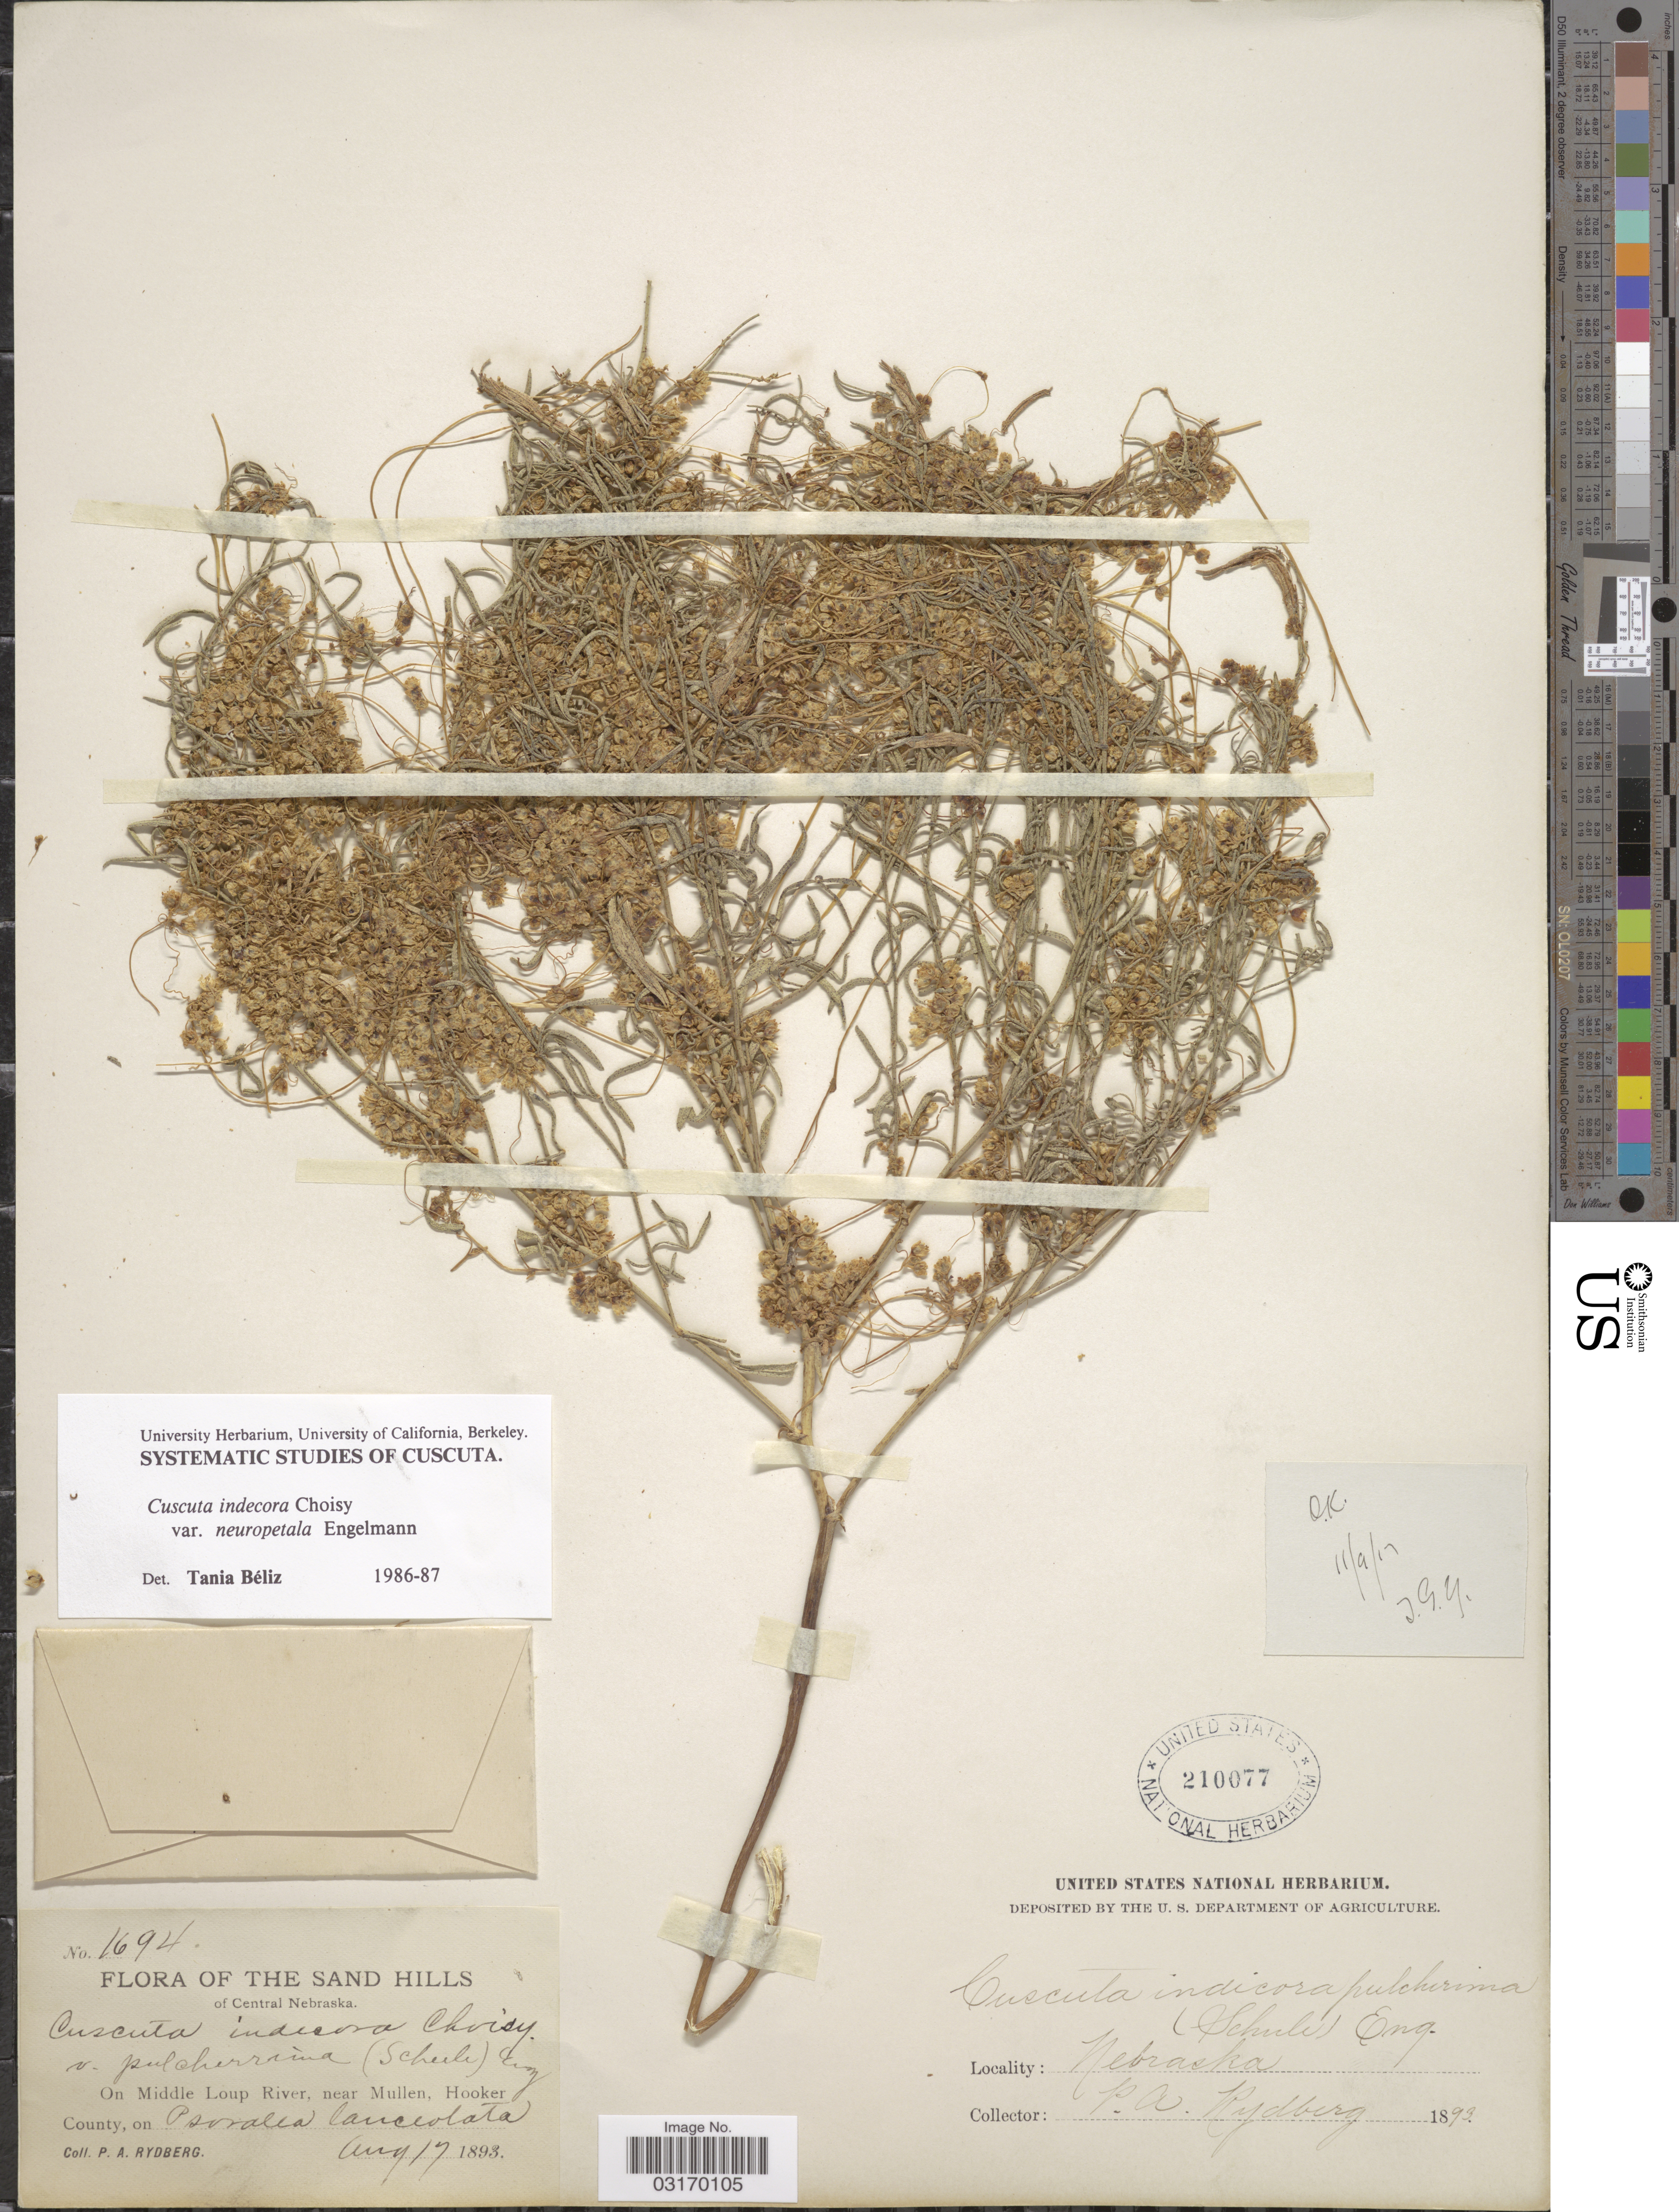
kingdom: Plantae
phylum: Tracheophyta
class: Magnoliopsida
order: Solanales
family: Convolvulaceae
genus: Cuscuta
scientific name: Cuscuta indecora var. neuropetala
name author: (Engelm.) Hitchc.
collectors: P. A. Rydberg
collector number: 1694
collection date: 1893-08-17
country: United States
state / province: Nebraska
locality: The Sand Hills of Central Nebraska. On Middle Loup River, near Mullen, Hooker County.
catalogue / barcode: US 210077